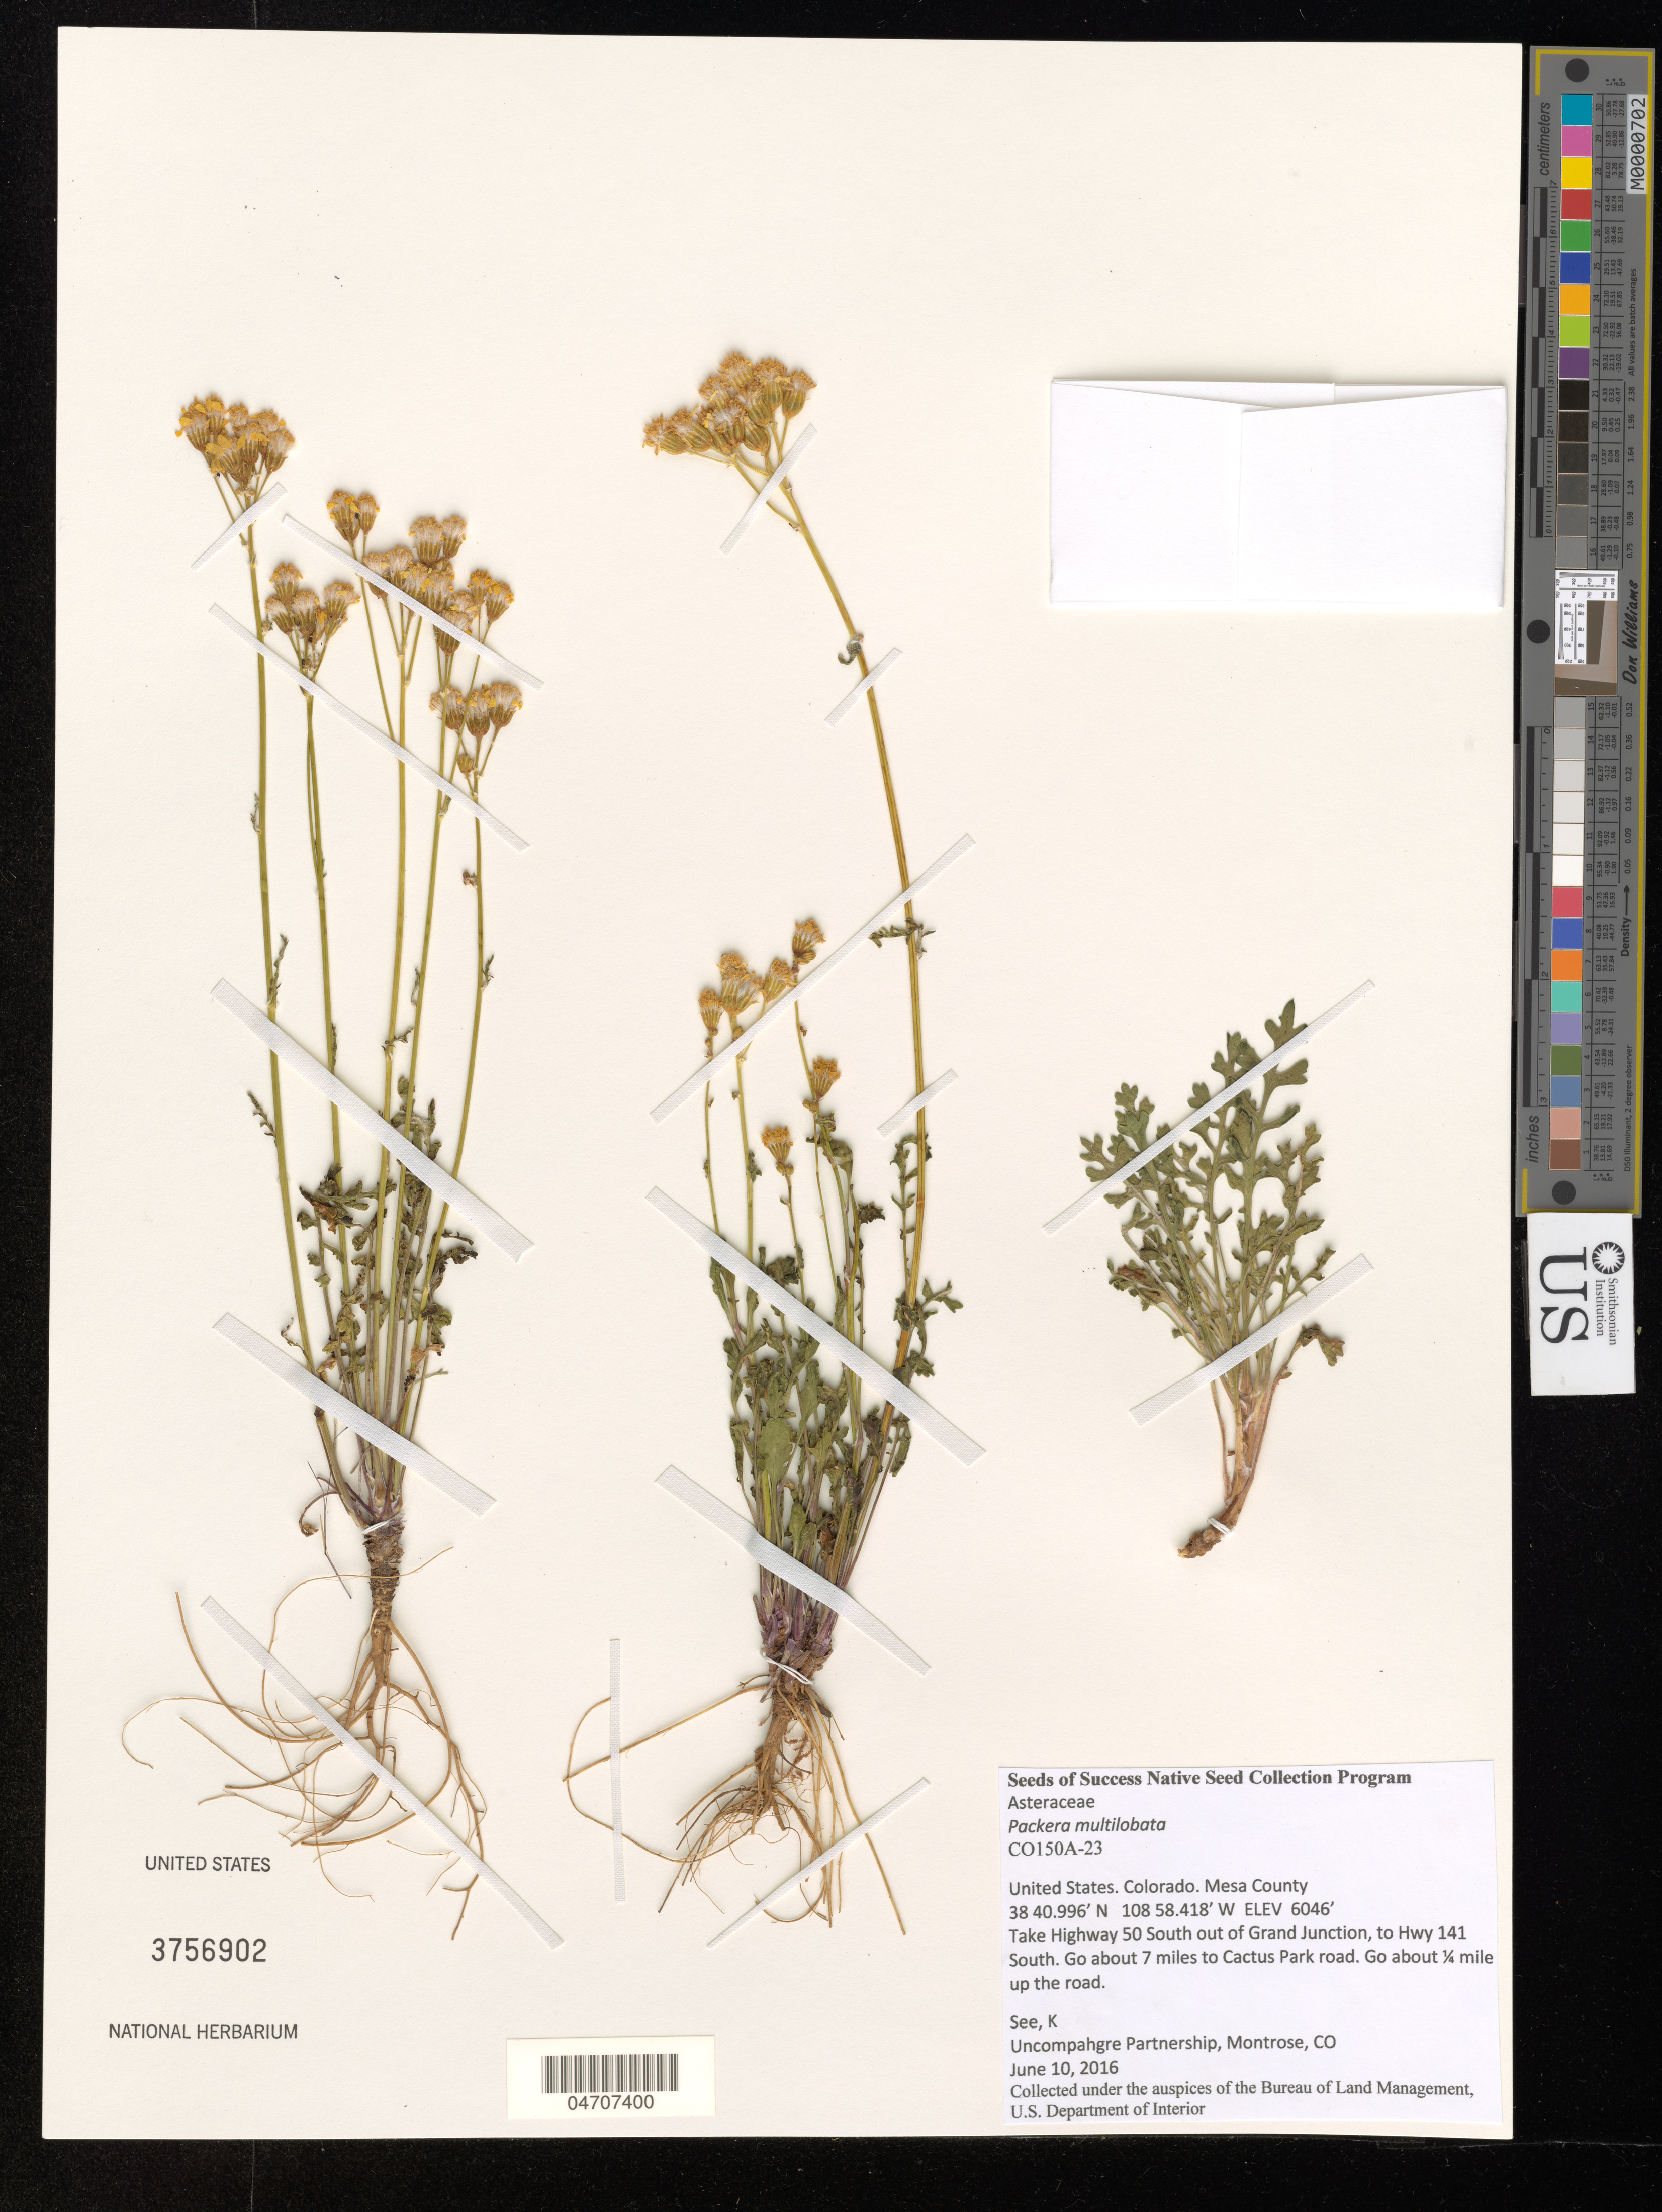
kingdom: Plantae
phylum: Tracheophyta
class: Magnoliopsida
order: Asterales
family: Asteraceae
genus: Packera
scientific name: Packera multilobata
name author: (Torr. & A. Gray) W.A. Weber & Á. Löve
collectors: K. See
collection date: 2016-06-10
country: United States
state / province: Colorado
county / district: Mesa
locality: Mesa County. Take Highway 50 South out of Grand Junction, to Hwy 141 South. Go about 7 miles to Cactus Park road. Go about ¼ mile up the road.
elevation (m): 1843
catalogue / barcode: US 3756902